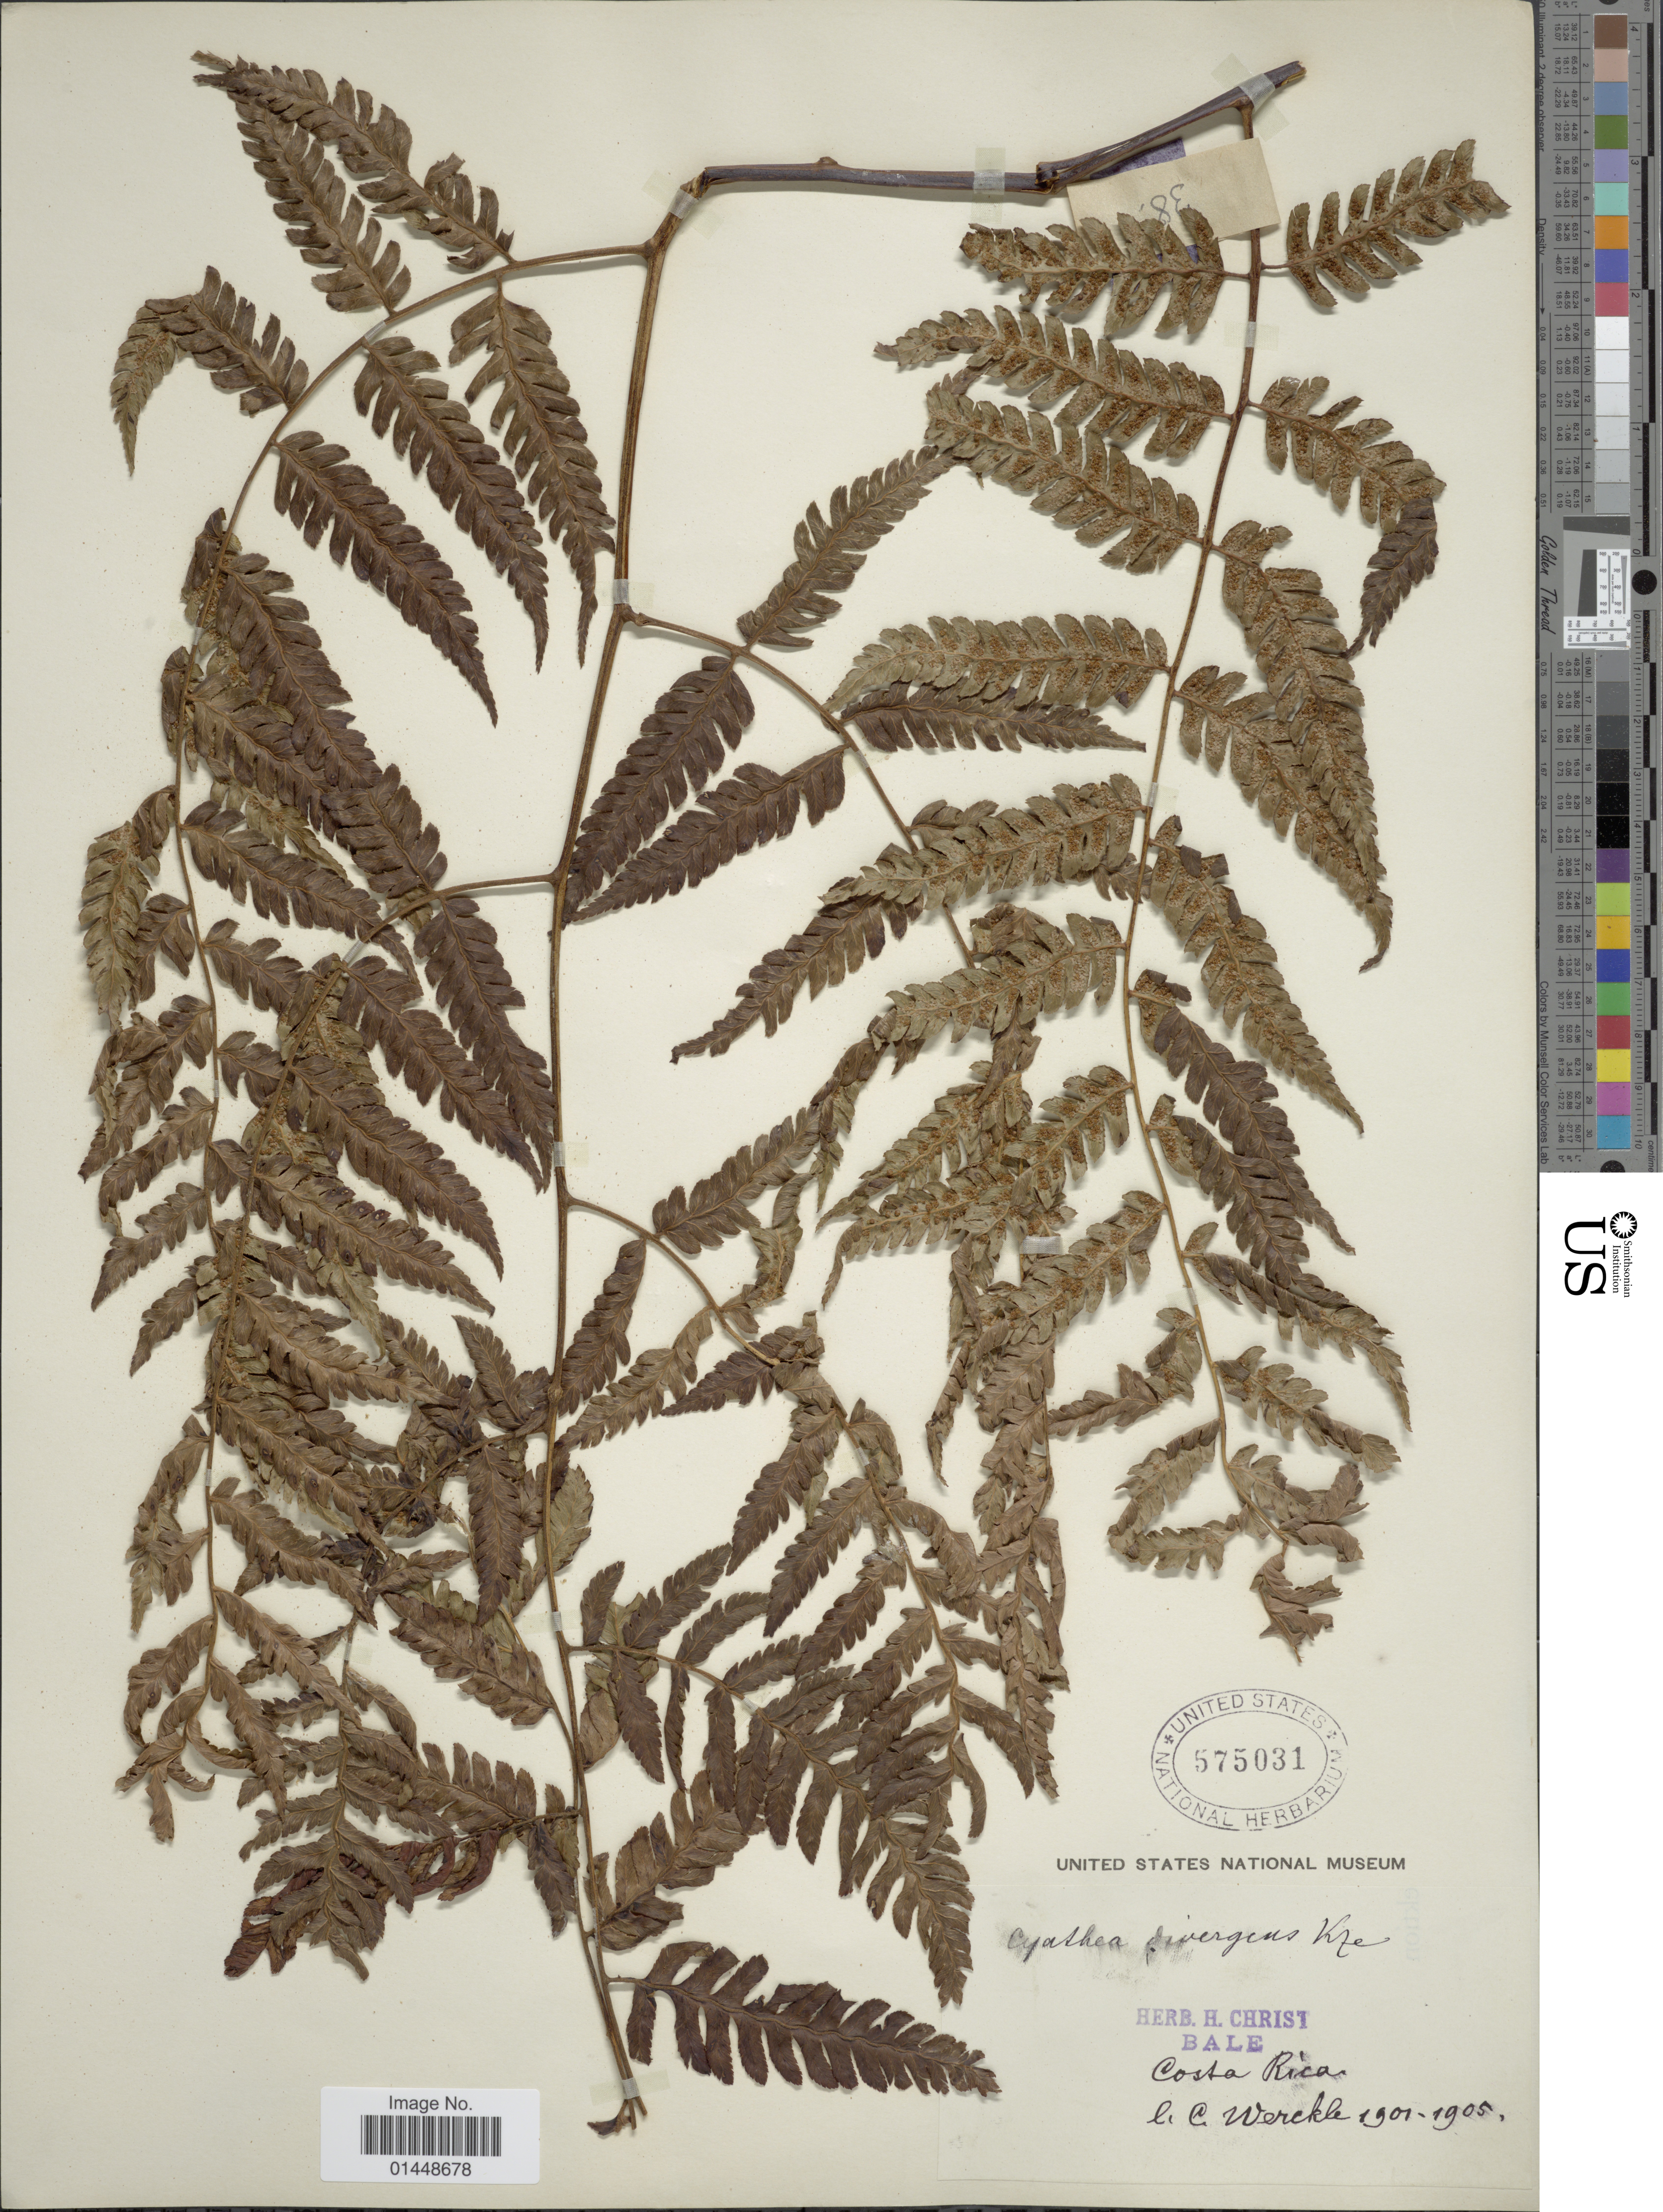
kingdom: Plantae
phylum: Tracheophyta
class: Polypodiopsida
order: Cyatheales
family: Cyatheaceae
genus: Cyathea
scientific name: Cyathea divergens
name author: Kunze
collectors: C. C Wercklé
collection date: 1901/1905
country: Costa Rica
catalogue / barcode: US 575031